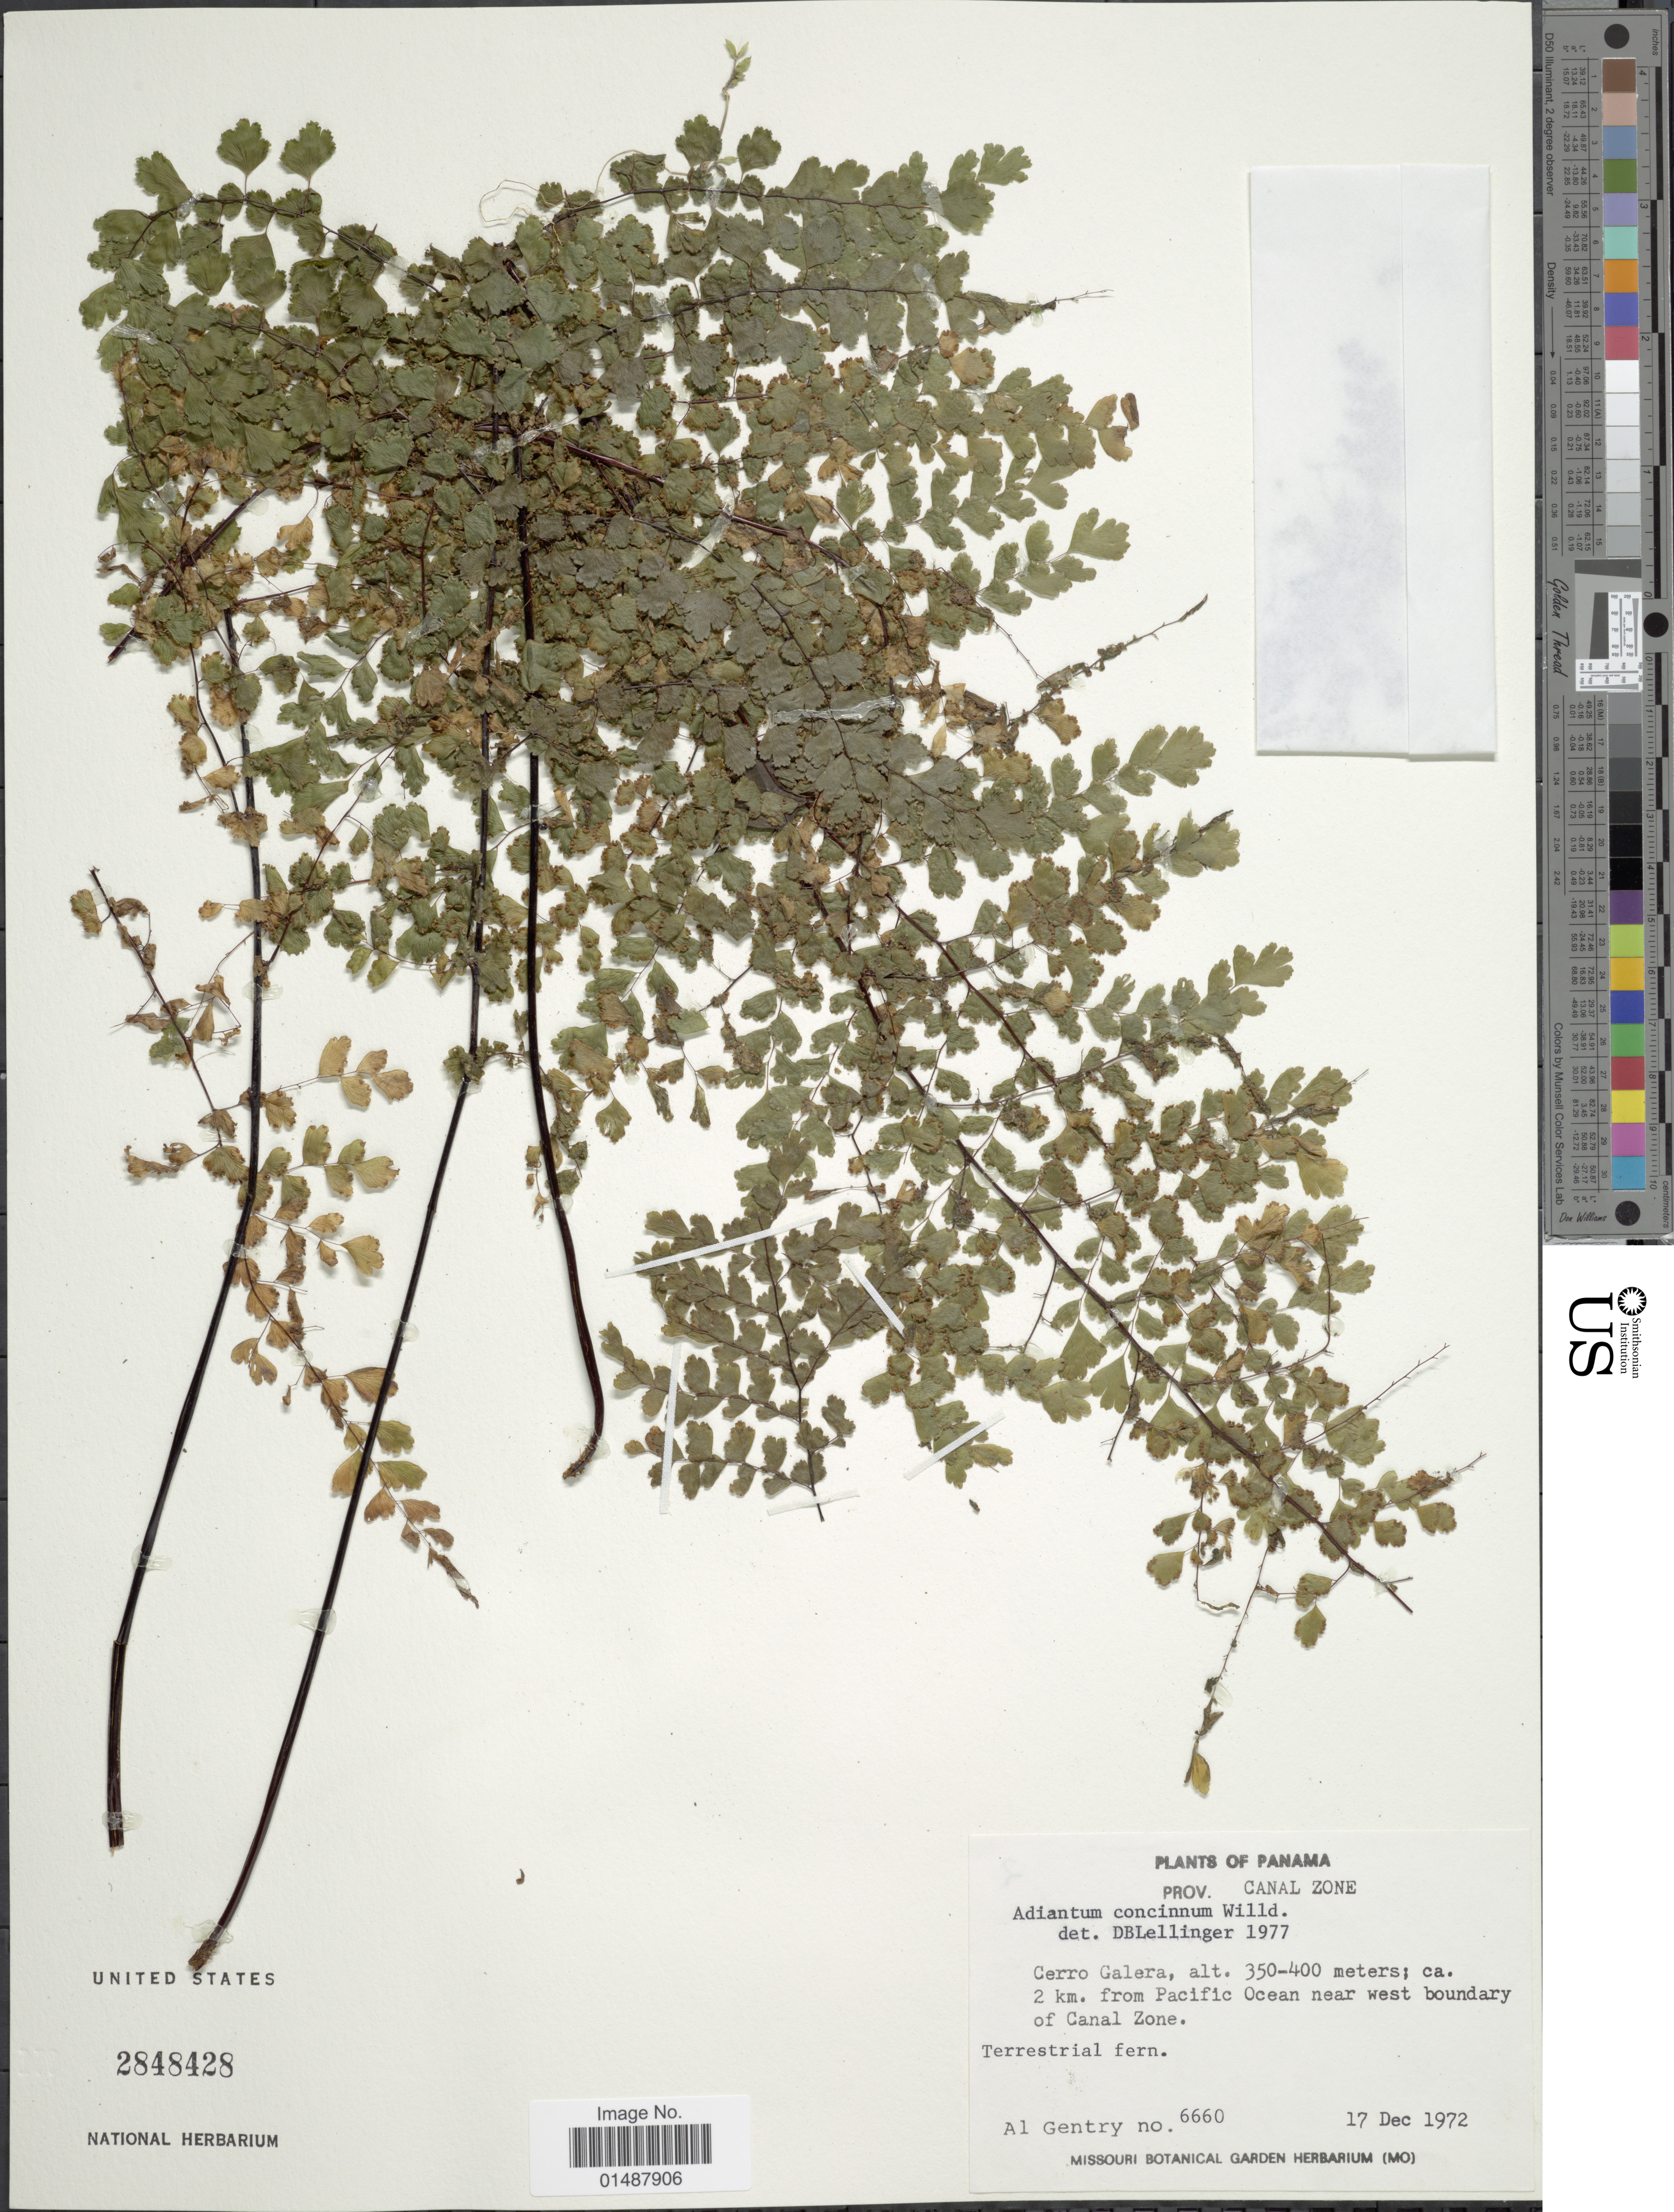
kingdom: Plantae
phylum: Tracheophyta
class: Polypodiopsida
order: Polypodiales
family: Pteridaceae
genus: Adiantum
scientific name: Adiantum concinnum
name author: Humb. & Bonpl. ex Willd.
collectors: A. H. Gentry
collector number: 6660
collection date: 1972-12-17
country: Panama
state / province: Colón / Panamá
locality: Cerro Galera, ca. 2 km. from Pacific Ocean near west boundary of Canal Zone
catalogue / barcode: US 2848428